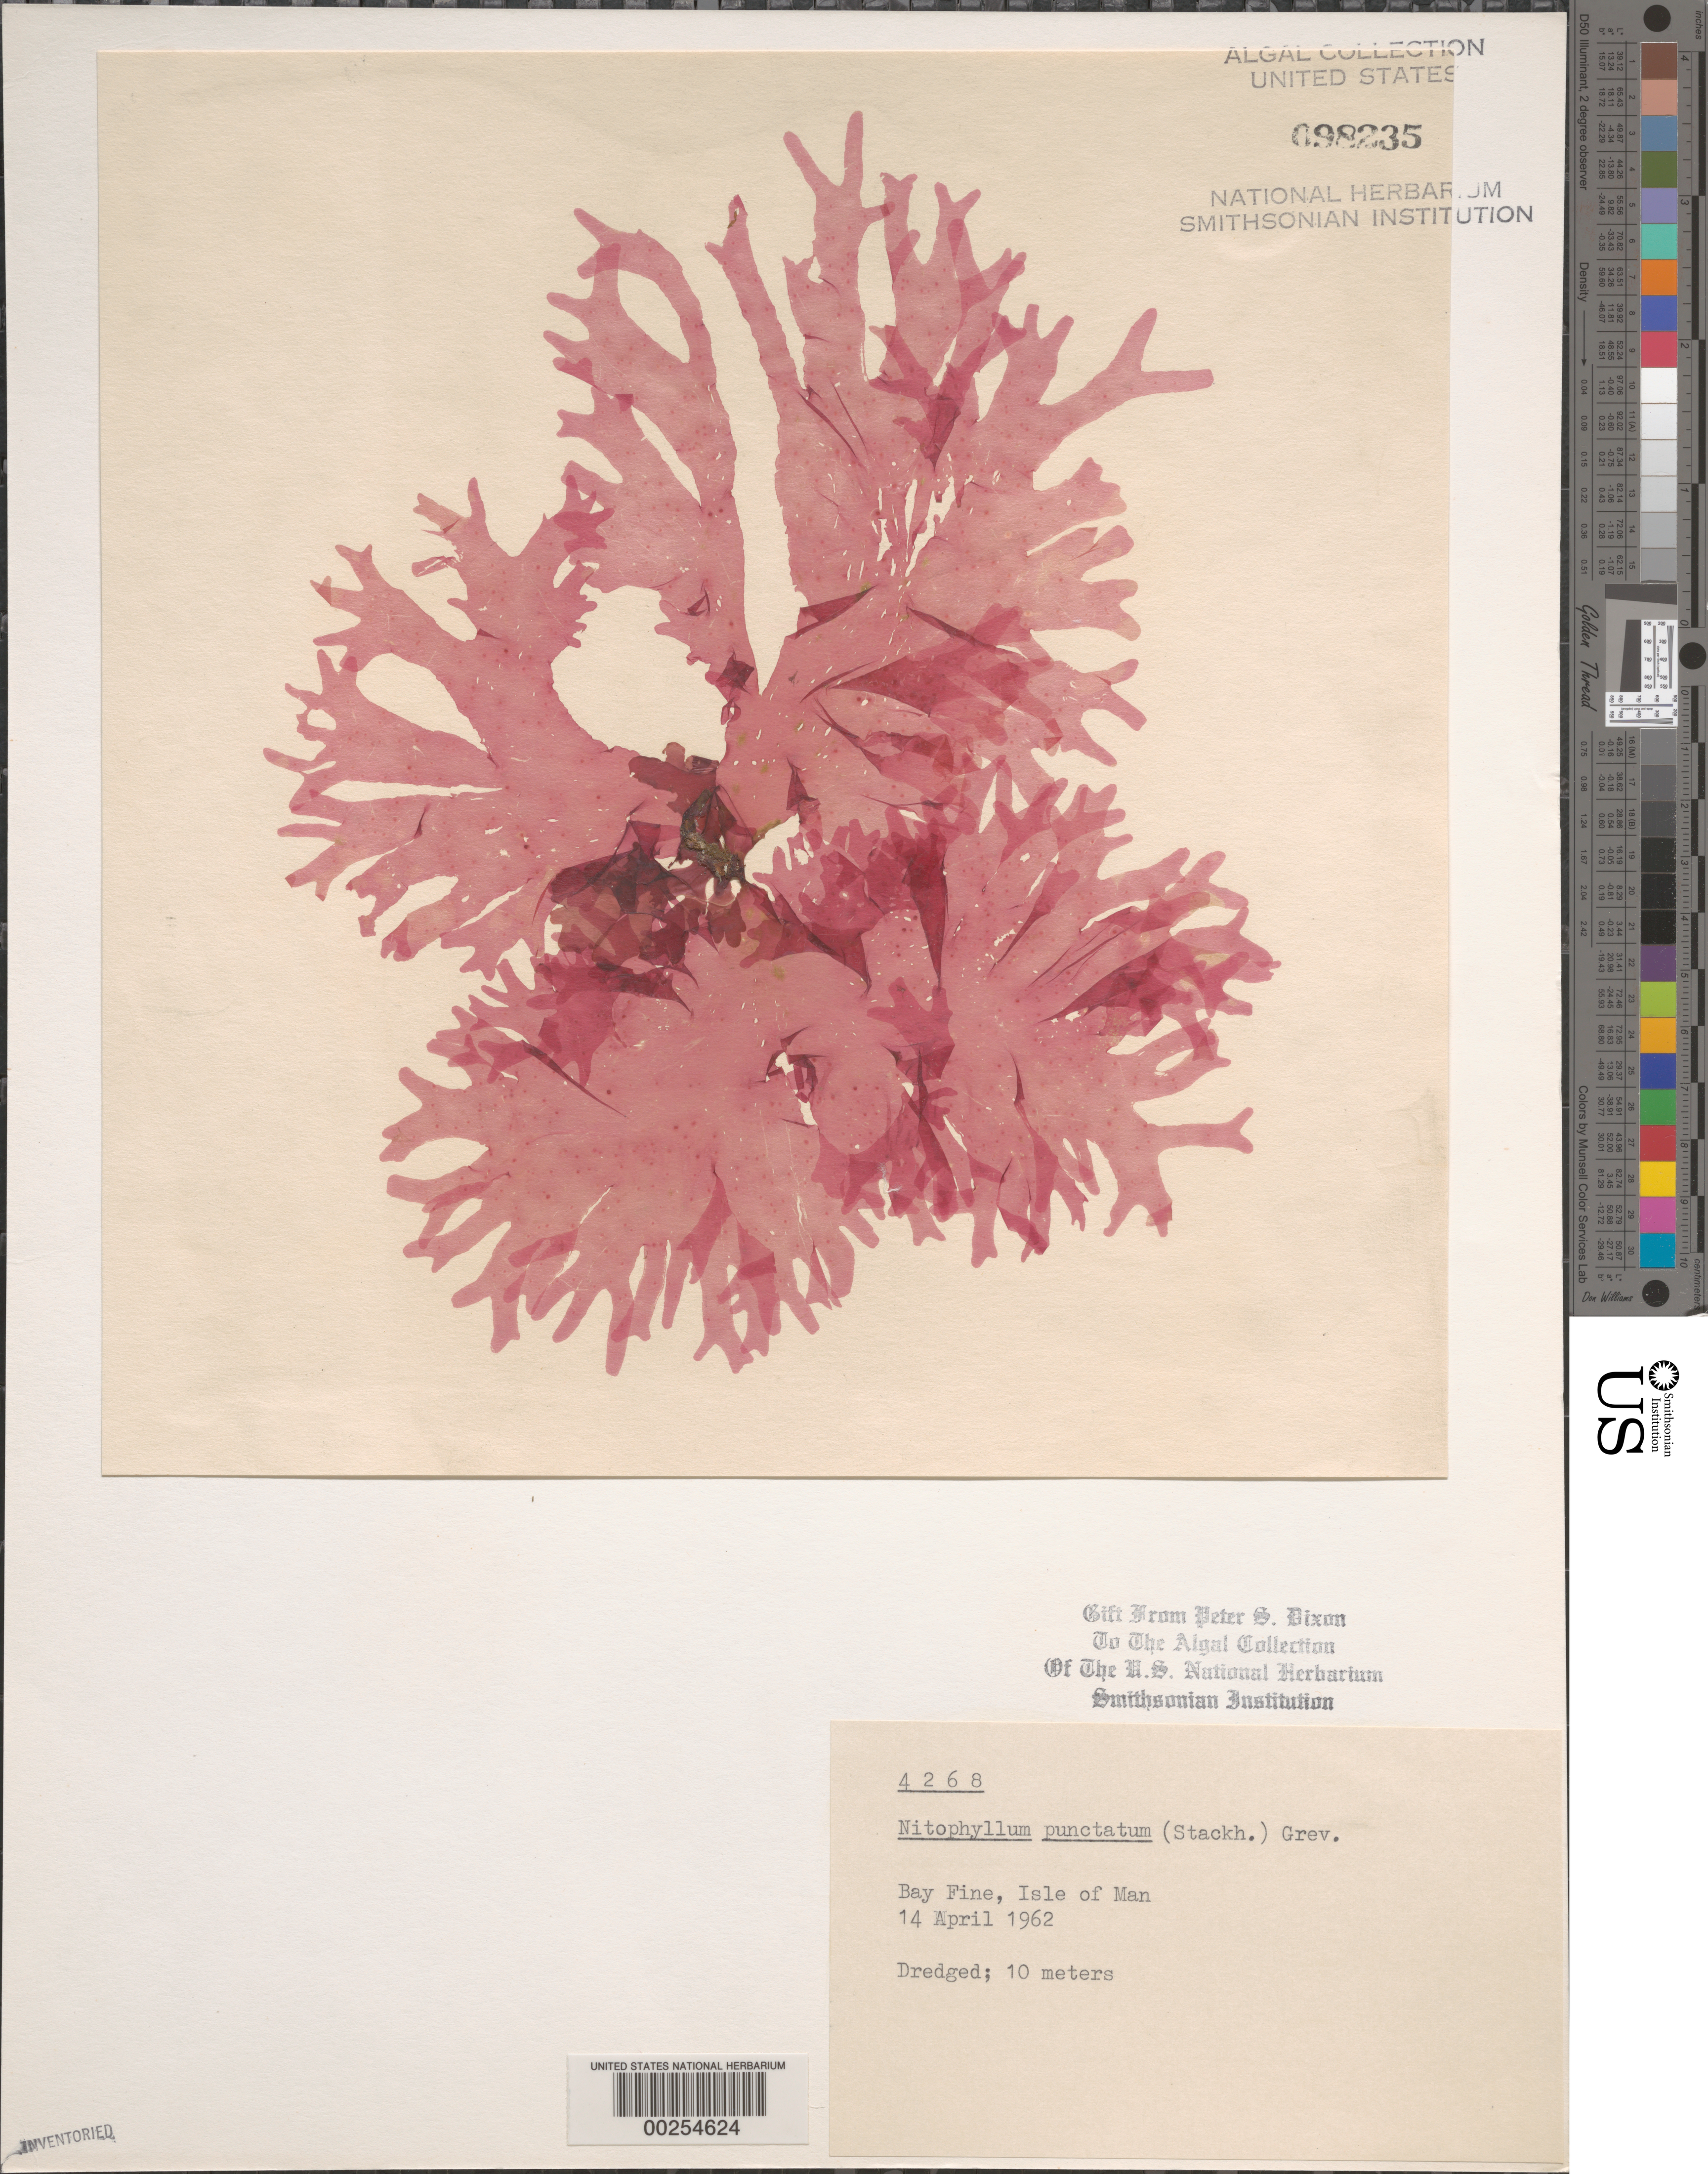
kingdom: Plantae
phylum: Rhodophyta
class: Florideophyceae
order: Ceramiales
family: Delesseriaceae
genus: Nitophyllum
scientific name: Nitophyllum punctatum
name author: (Stackh.) Grev.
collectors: P. S. Dixon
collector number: PSD 4268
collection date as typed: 14 Apr 1962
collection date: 1962-04-14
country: United Kingdom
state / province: England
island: Isle of Man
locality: Bay Fine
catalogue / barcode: US 98235